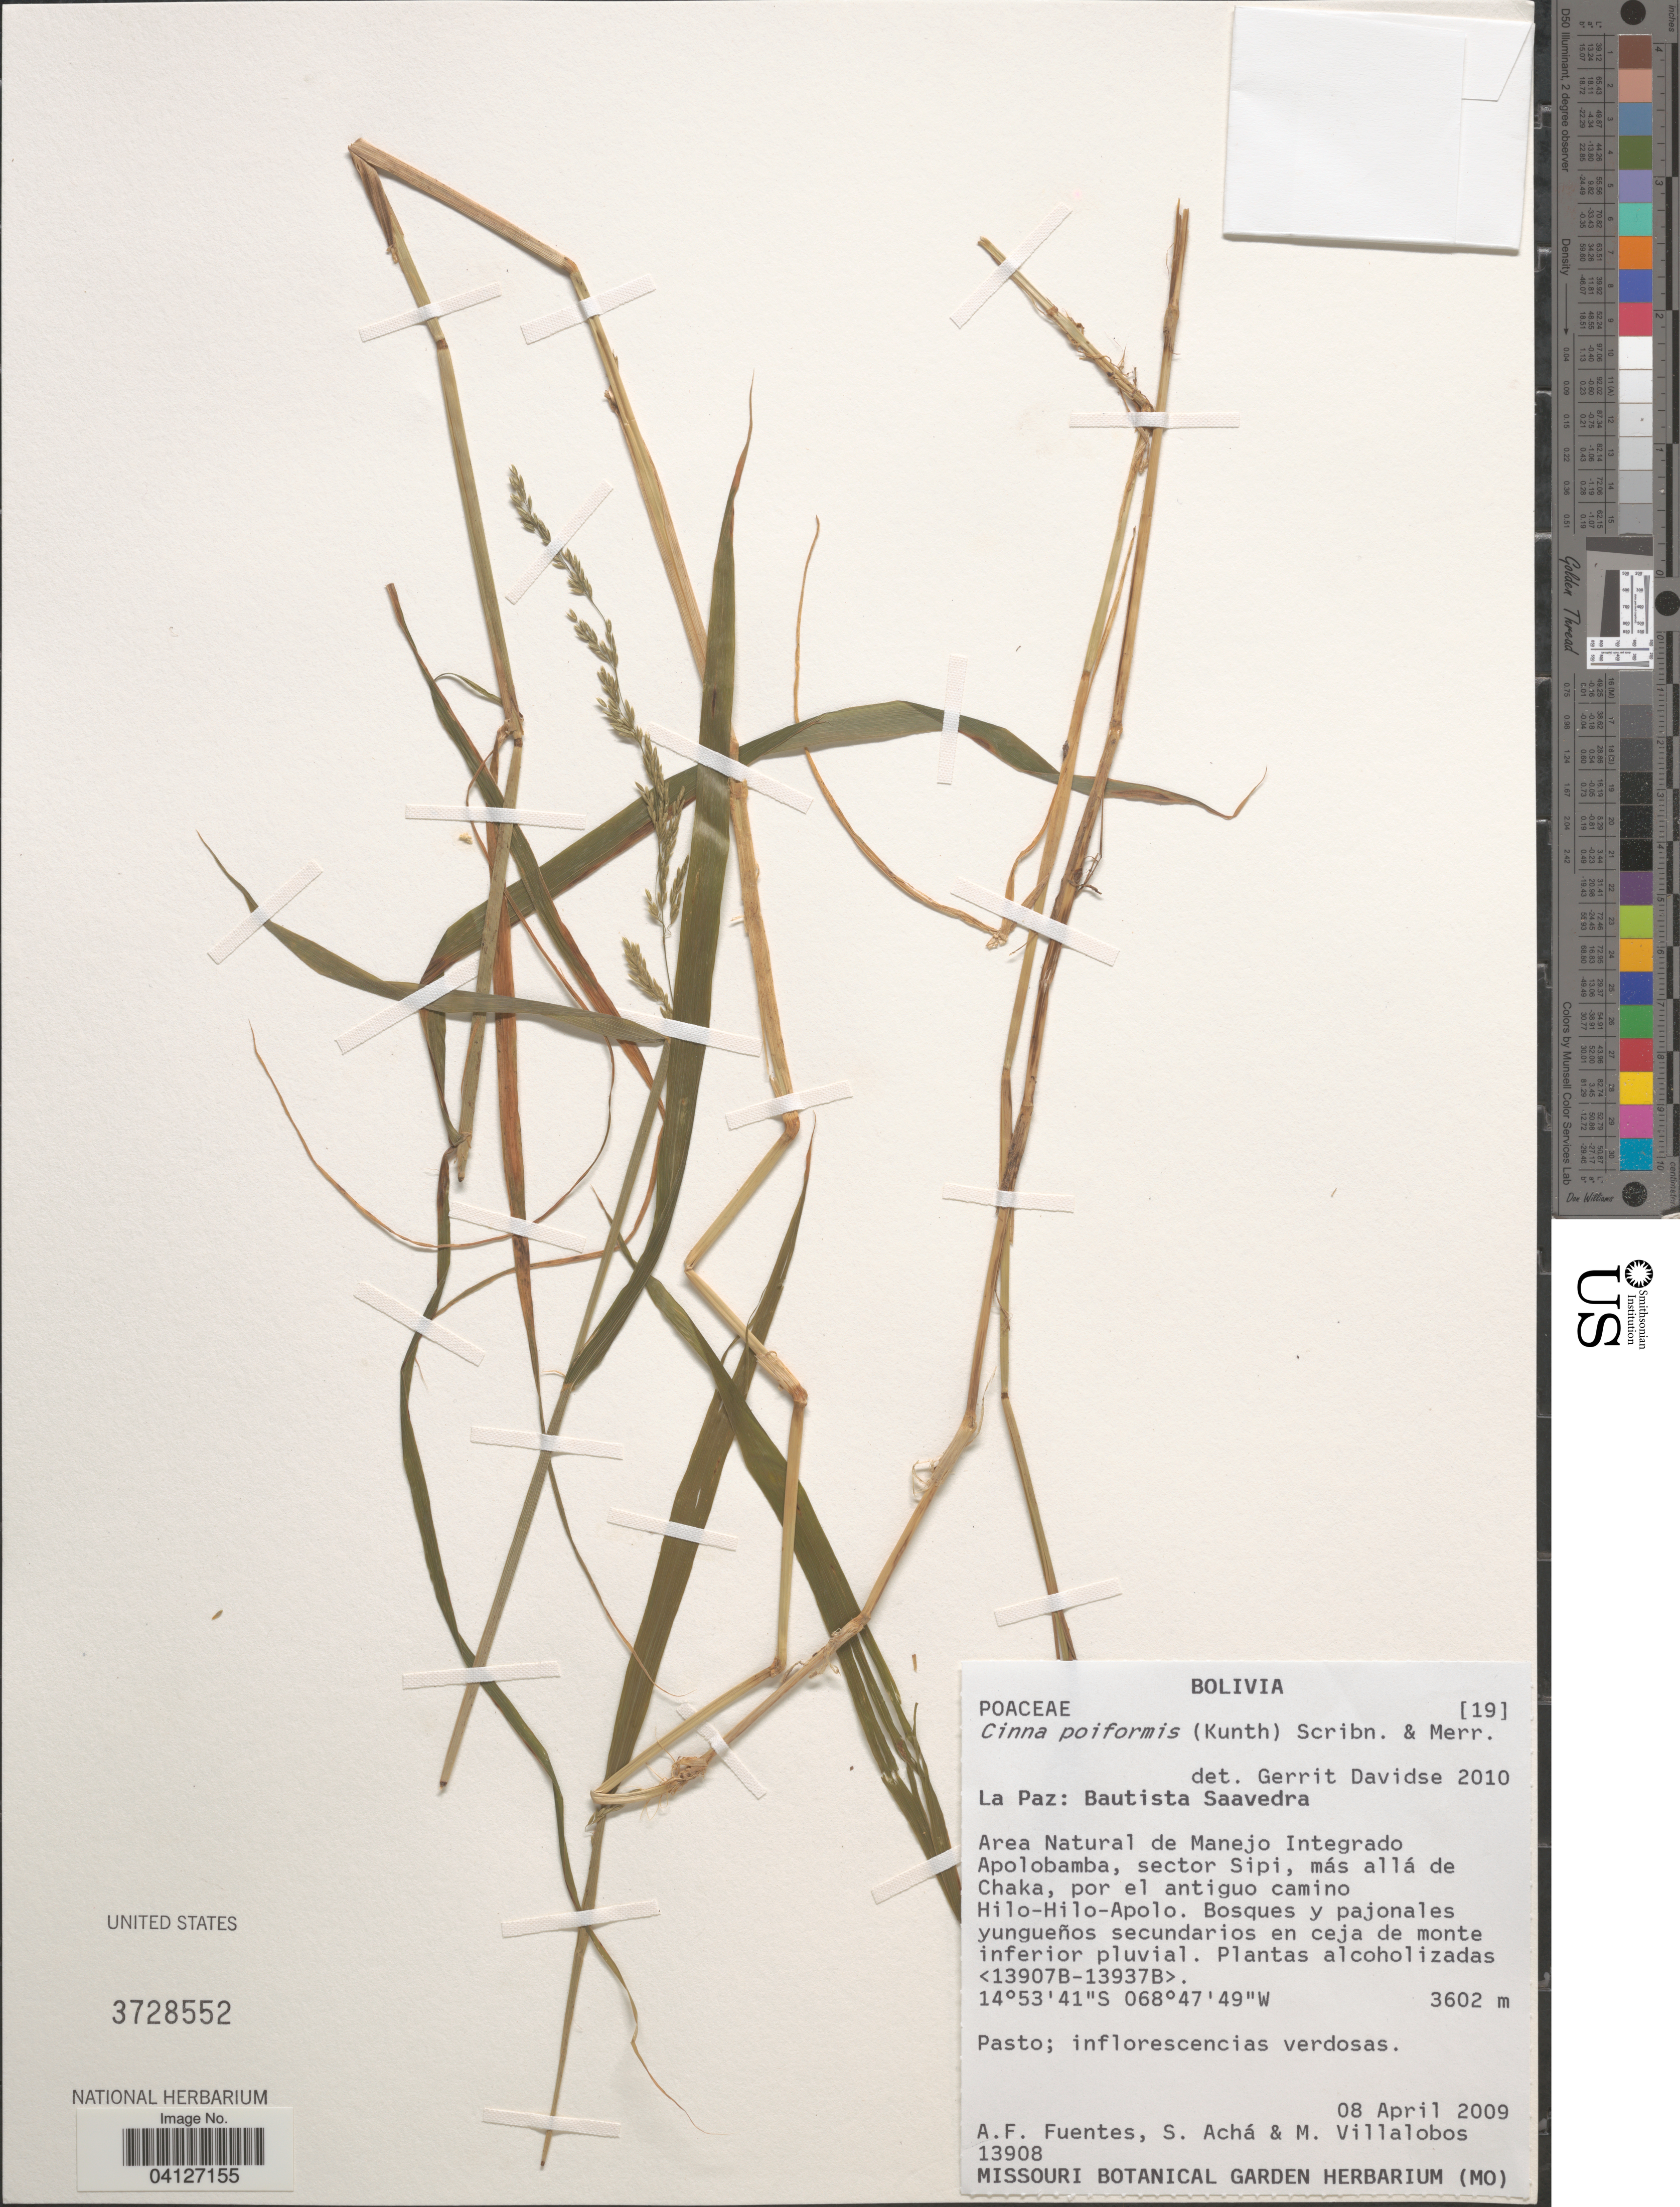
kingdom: Plantae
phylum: Tracheophyta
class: Liliopsida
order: Poales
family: Poaceae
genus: Cinna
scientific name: Cinna poiformis (Kunth) Scribn. & Merr.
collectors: A. F. Fuentes, S. Acha & M. Villalobos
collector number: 13908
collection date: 2009-04-08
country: Bolivia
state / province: La Paz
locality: Bautista Saavedra. Area Natural de Manejo Integrado Apolobamba, sector Sipi, más allá de Chaka, por el antiguo camino Hilo-Hilo-Apolo.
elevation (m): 3602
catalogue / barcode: US 3728552